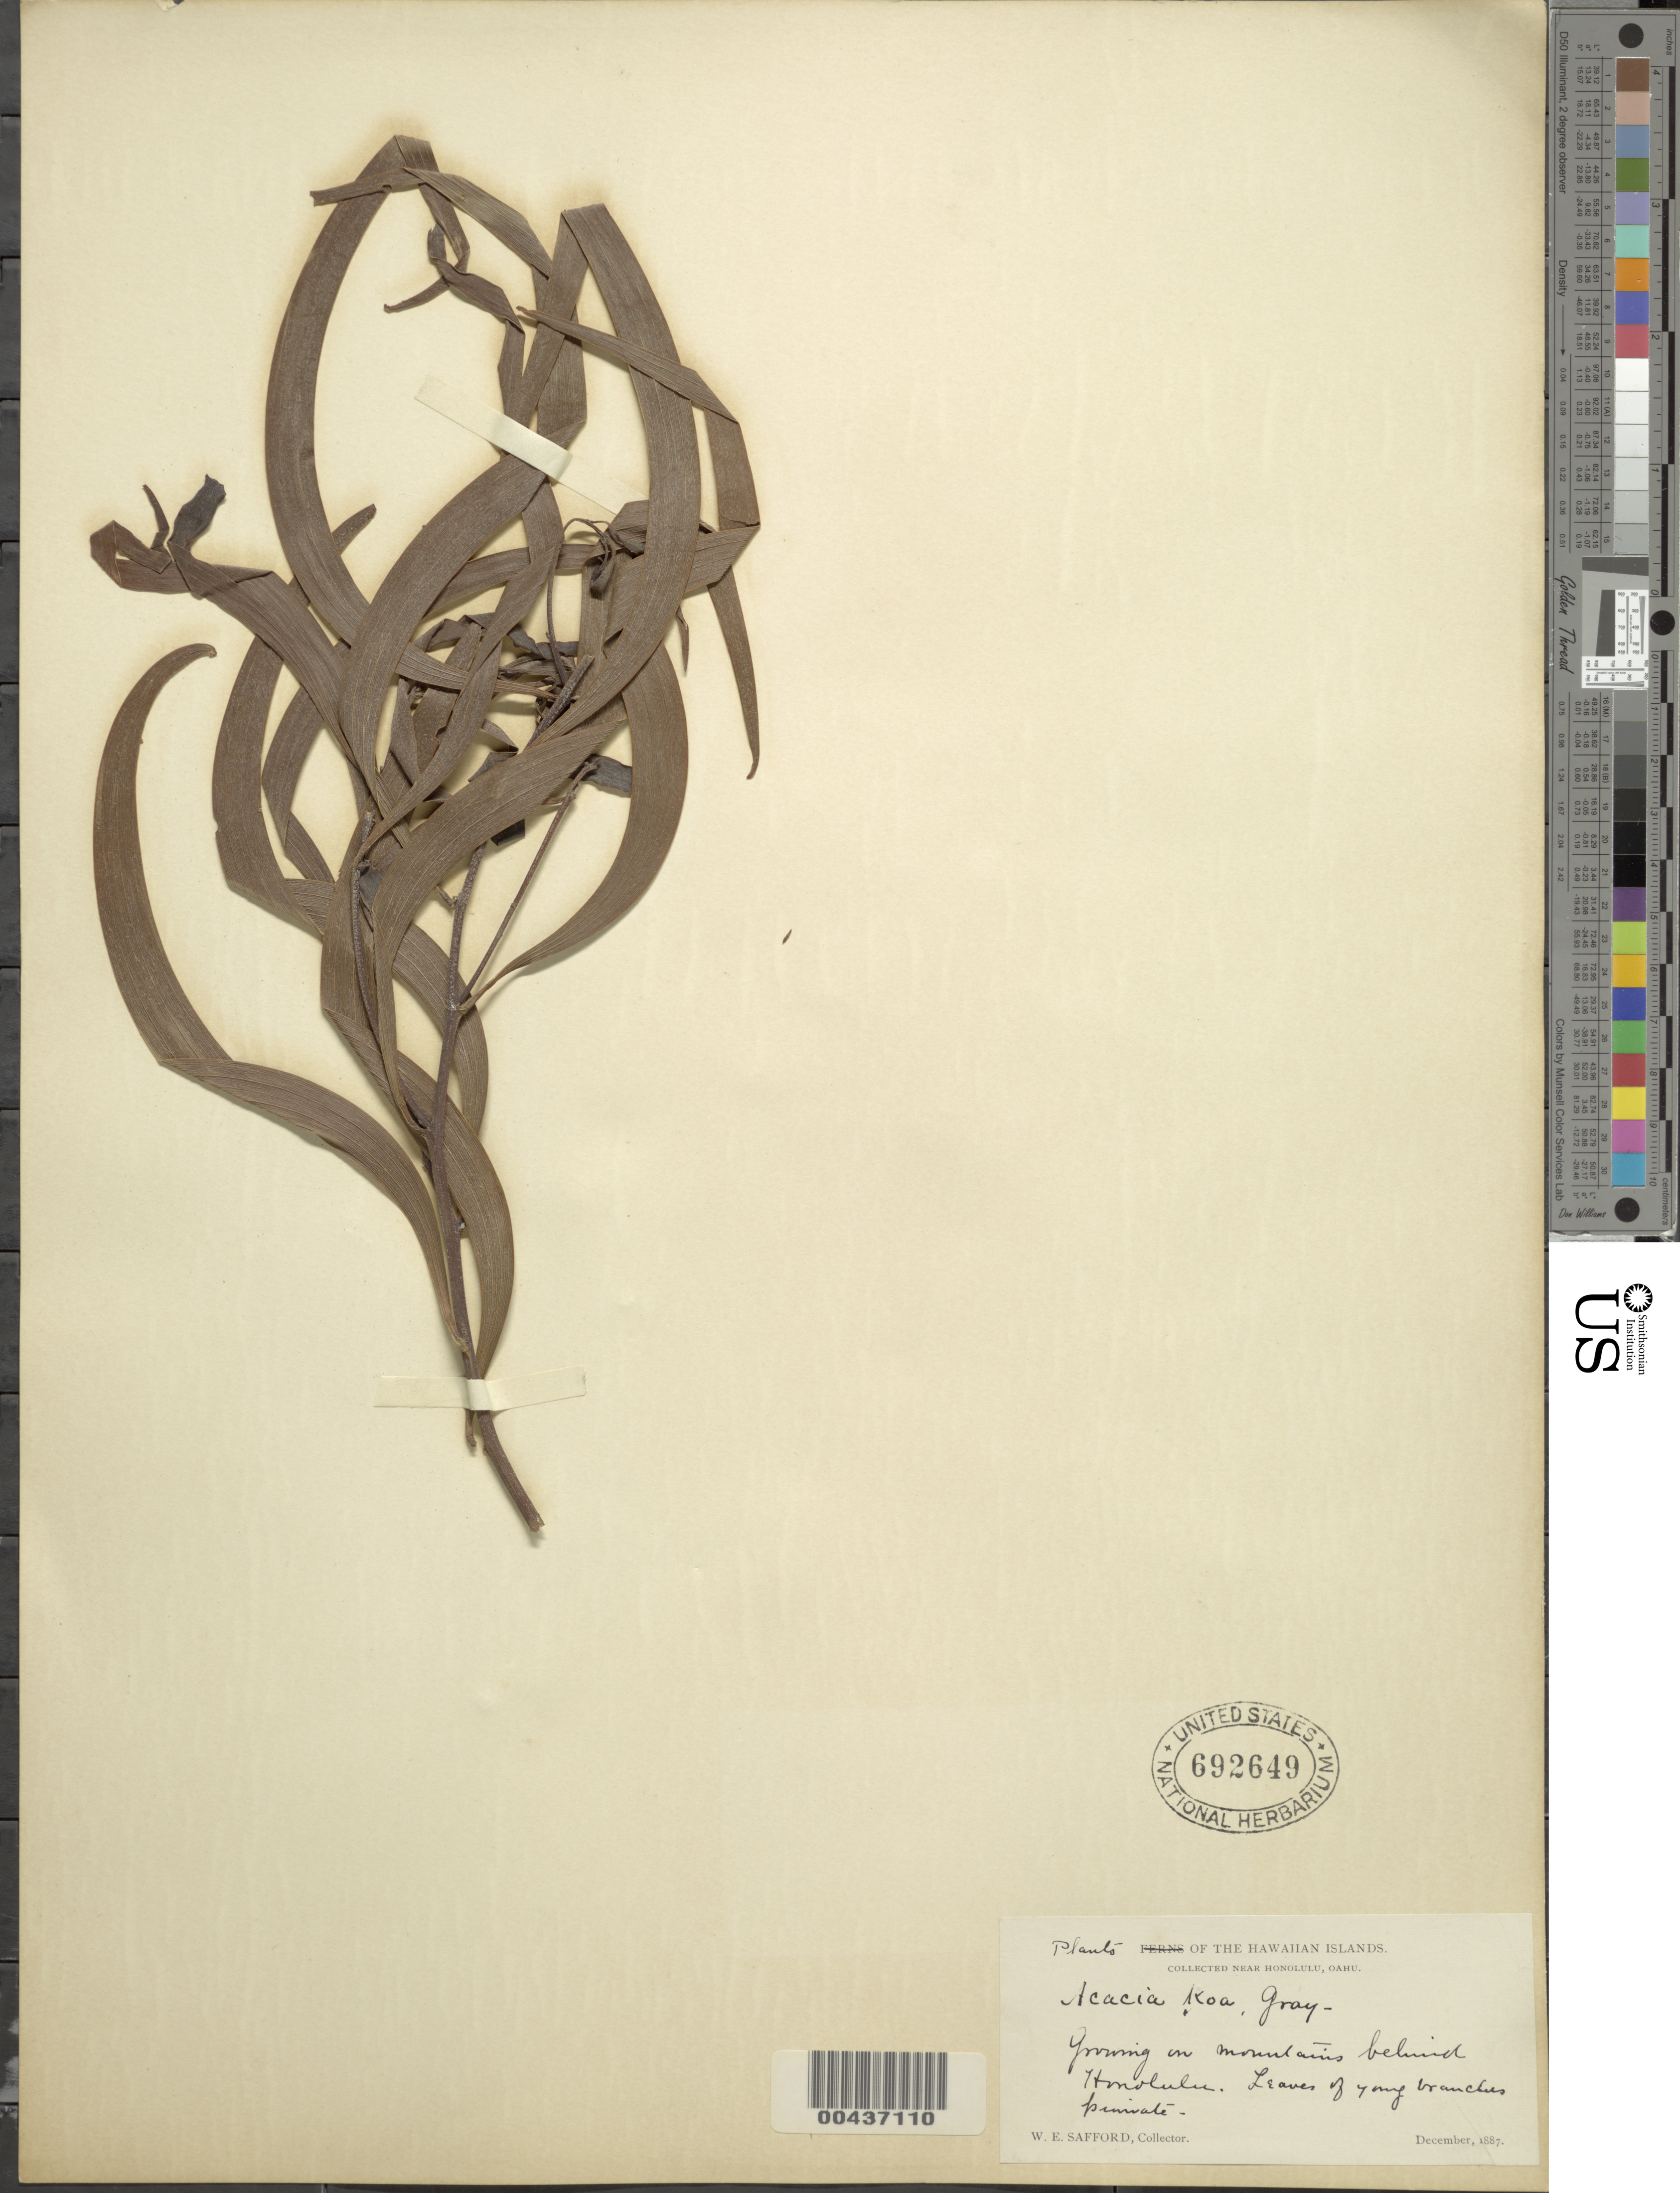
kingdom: Plantae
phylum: Tracheophyta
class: Magnoliopsida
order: Fabales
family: Fabaceae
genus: Acacia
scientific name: Acacia koa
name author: A. Gray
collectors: W. E. Safford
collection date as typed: Dec 1887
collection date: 1887-12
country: United States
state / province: Hawaii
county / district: Honolulu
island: Oahu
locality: On mountains behind Honolulu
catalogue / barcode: US 692649